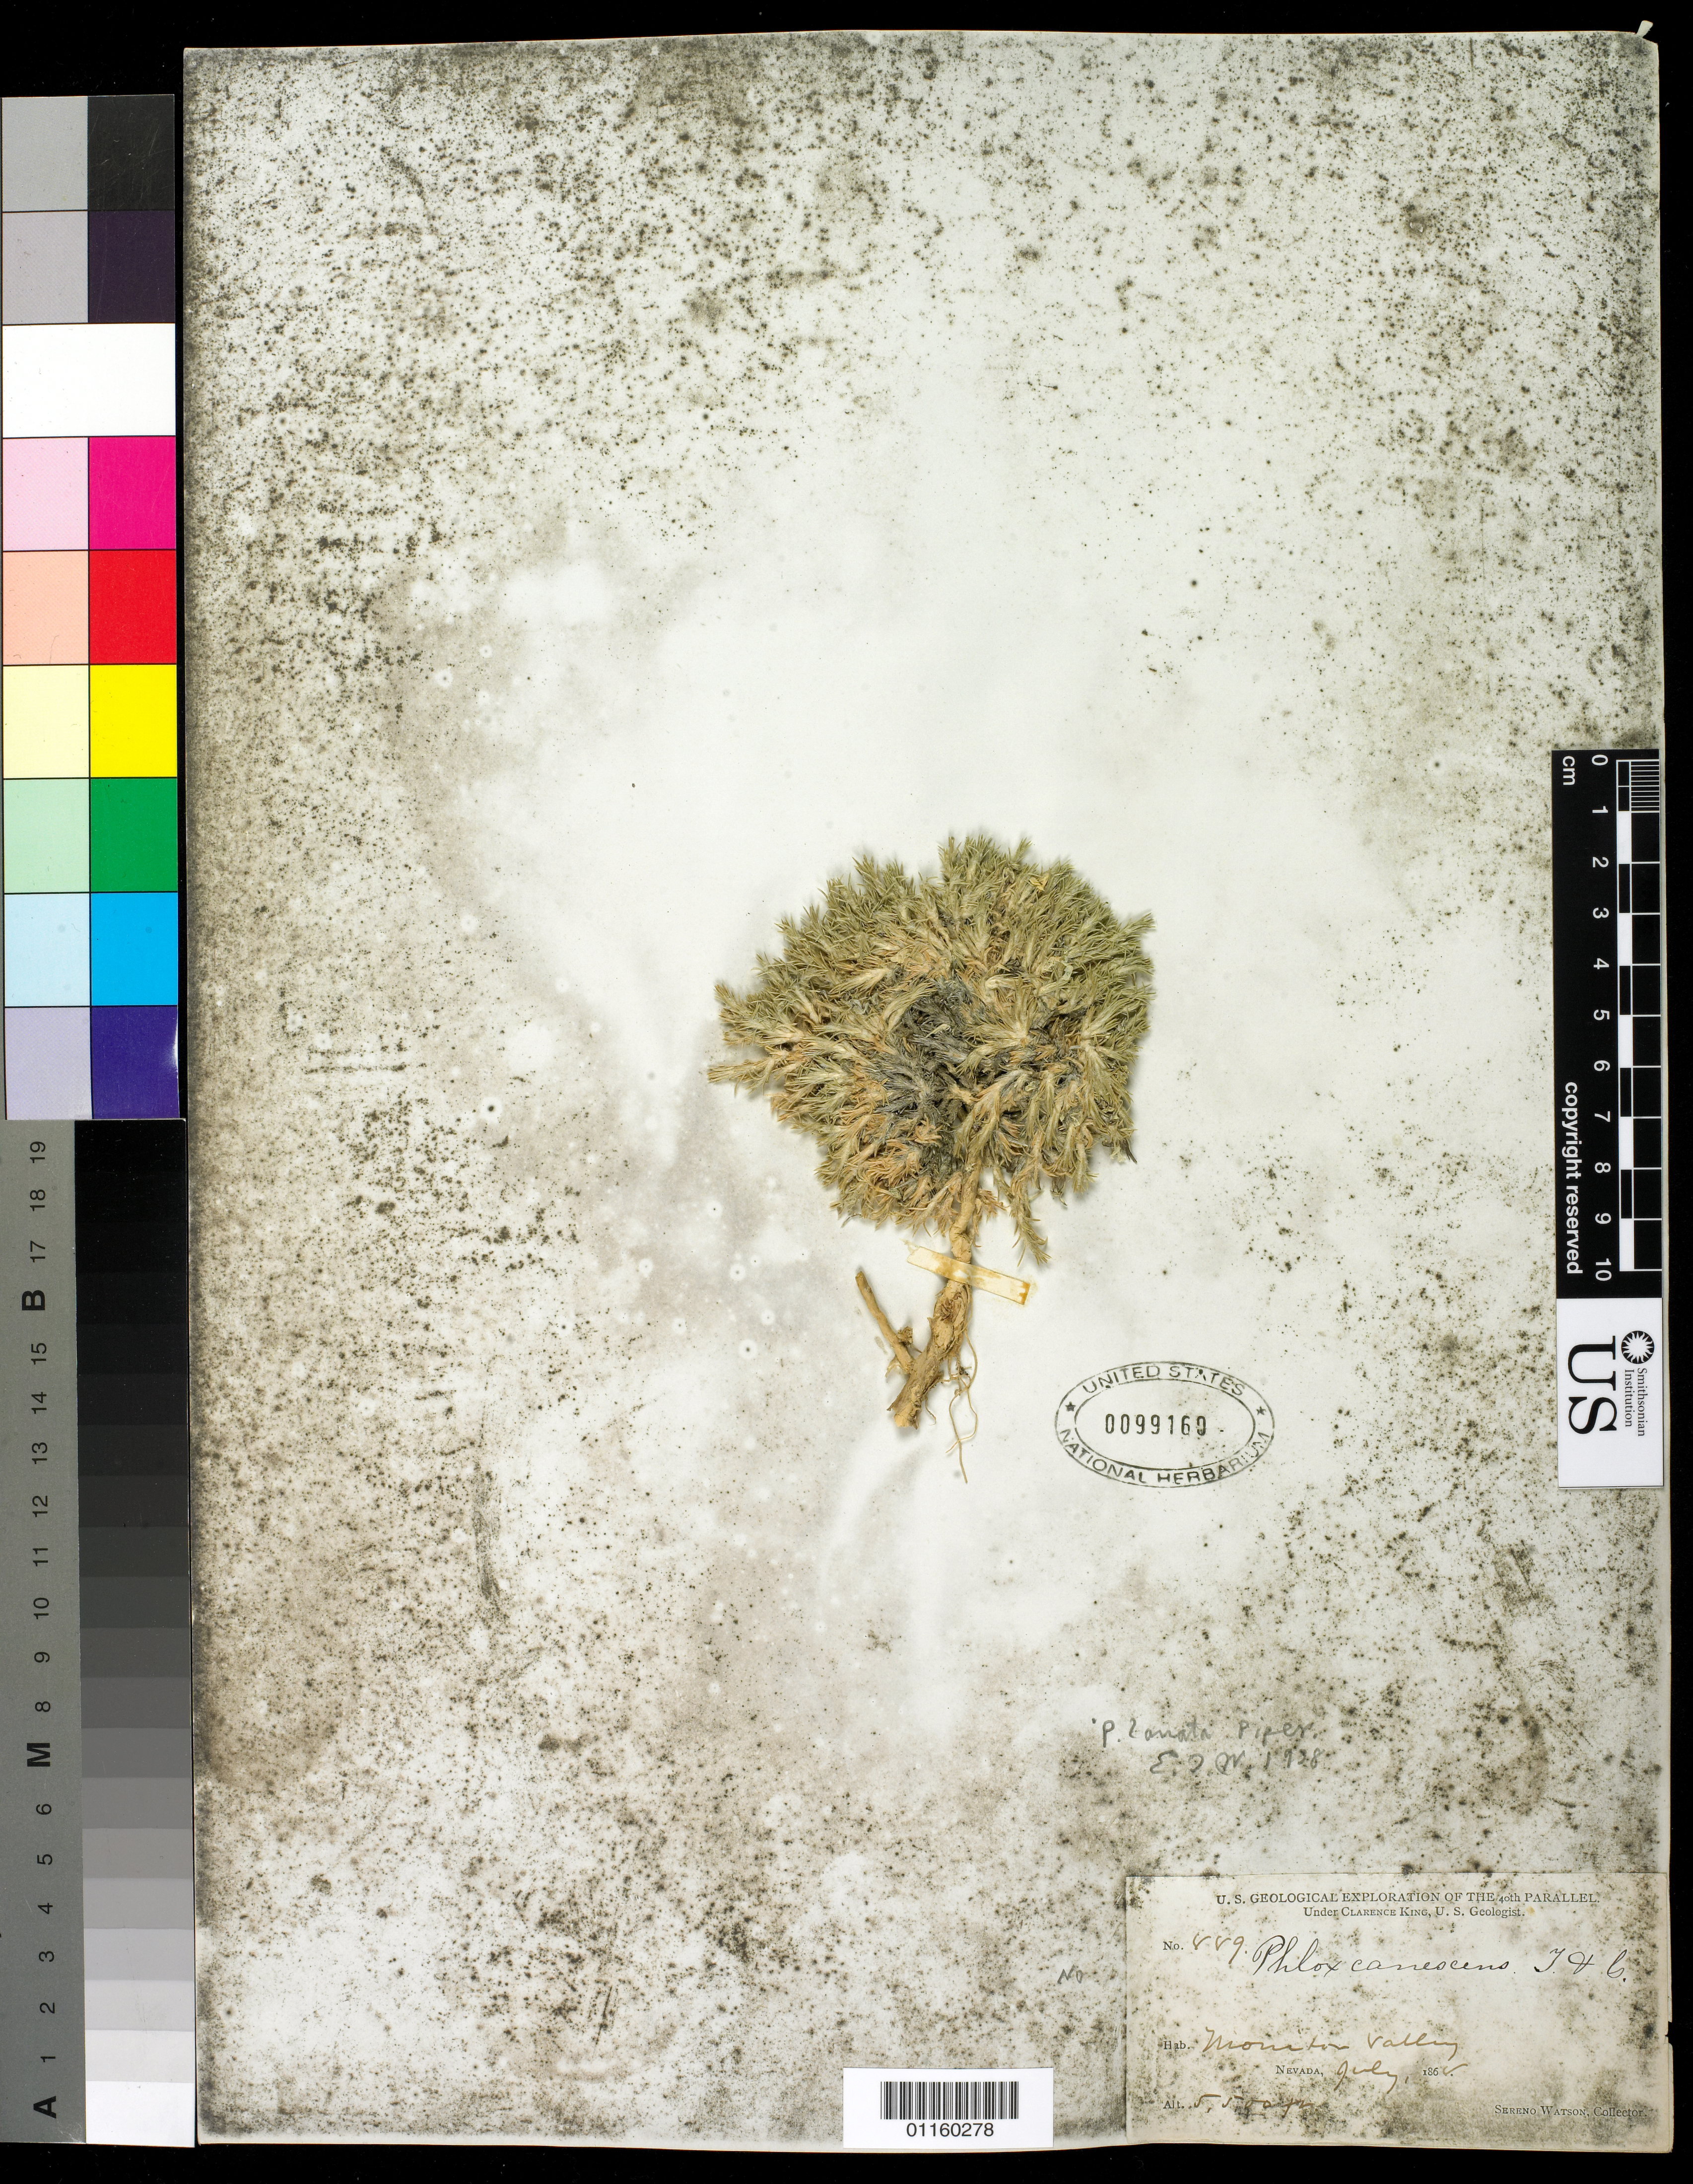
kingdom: Plantae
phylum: Tracheophyta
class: Magnoliopsida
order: Ericales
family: Polemoniaceae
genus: Phlox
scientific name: Phlox hoodii subsp. canescens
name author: (Torr. & A. Gray) Wherry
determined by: Mayfield, M. H.; Ferguson, C. J.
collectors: S. Watson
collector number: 889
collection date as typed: Jul 1868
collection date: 1868-07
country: United States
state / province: Nevada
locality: Monitor Valley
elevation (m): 1676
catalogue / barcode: US 99160